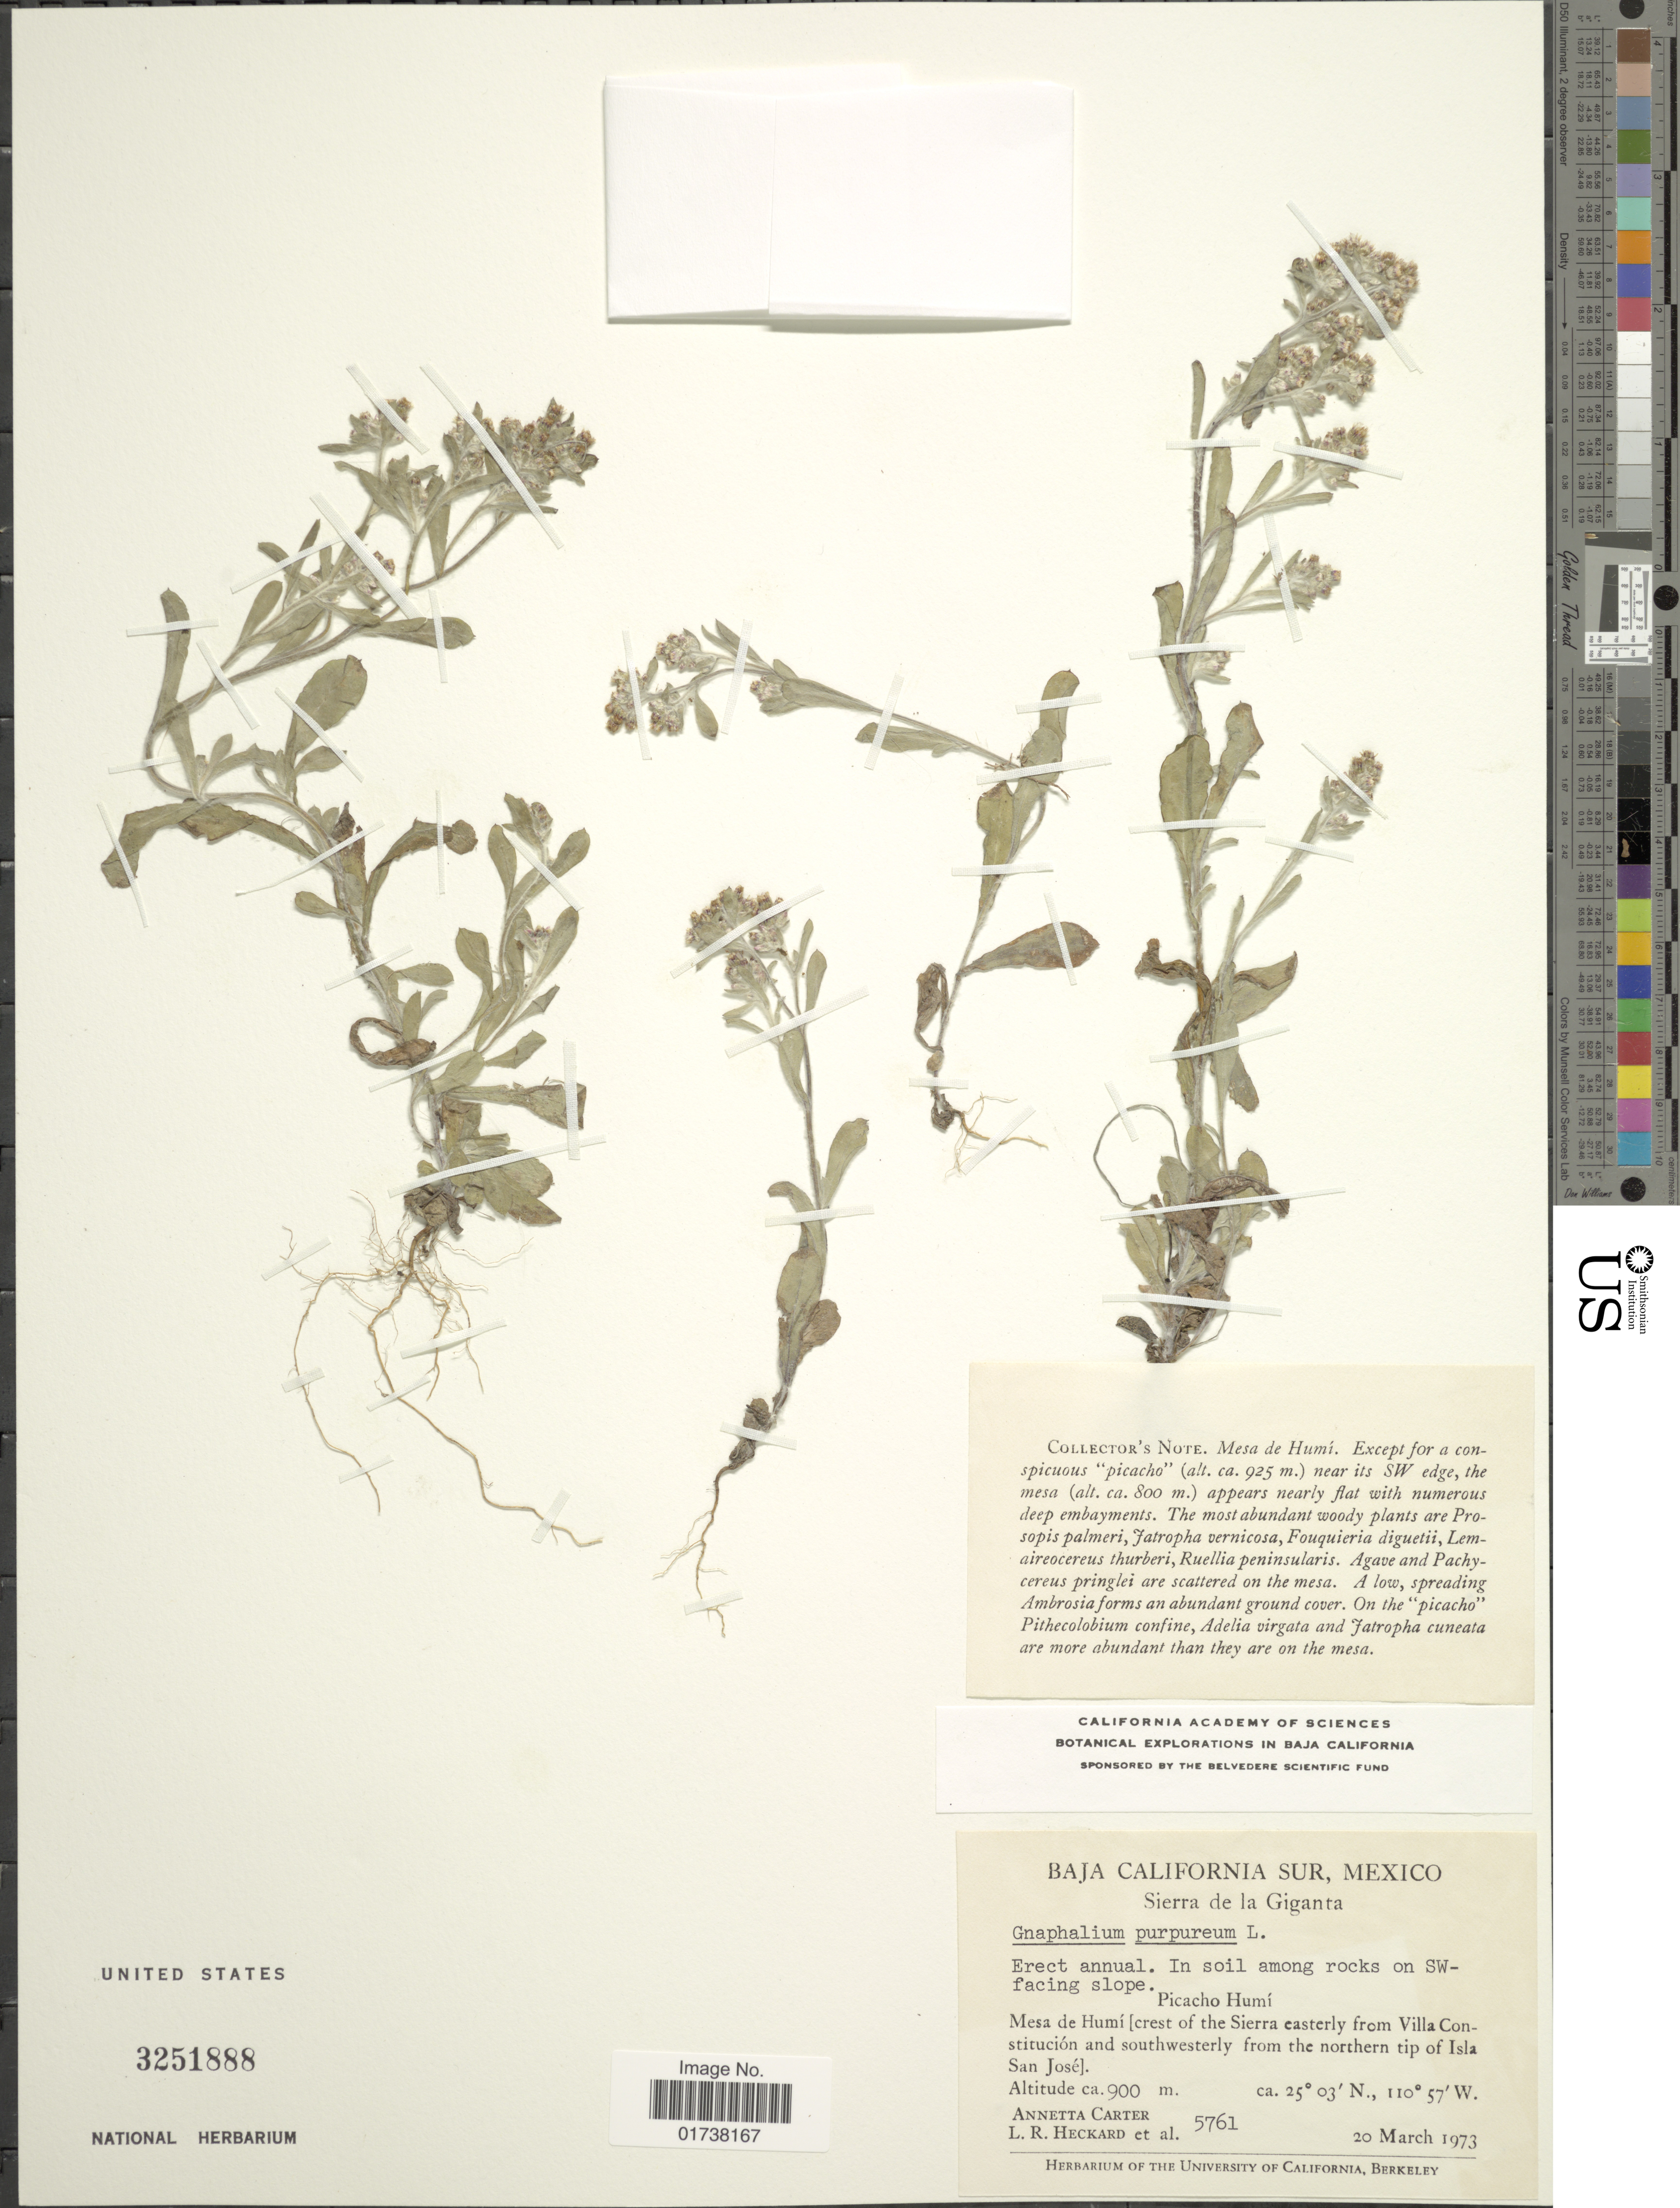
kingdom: Plantae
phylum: Tracheophyta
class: Magnoliopsida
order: Asterales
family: Asteraceae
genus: Gamochaeta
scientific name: Gamochaeta rosacea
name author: (I.M. Johnst.) Anderb.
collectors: A. Carter, L. R. Heckard & et al.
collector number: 5761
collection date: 1973-03-20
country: Mexico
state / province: Baja California Sur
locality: Sierra de la Giganta, Mesa de Humi [crest of the Sierra easterly from Villa Constitucion and southwesterly from the northern tip of Isla San Jose]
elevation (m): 900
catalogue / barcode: US 3251888